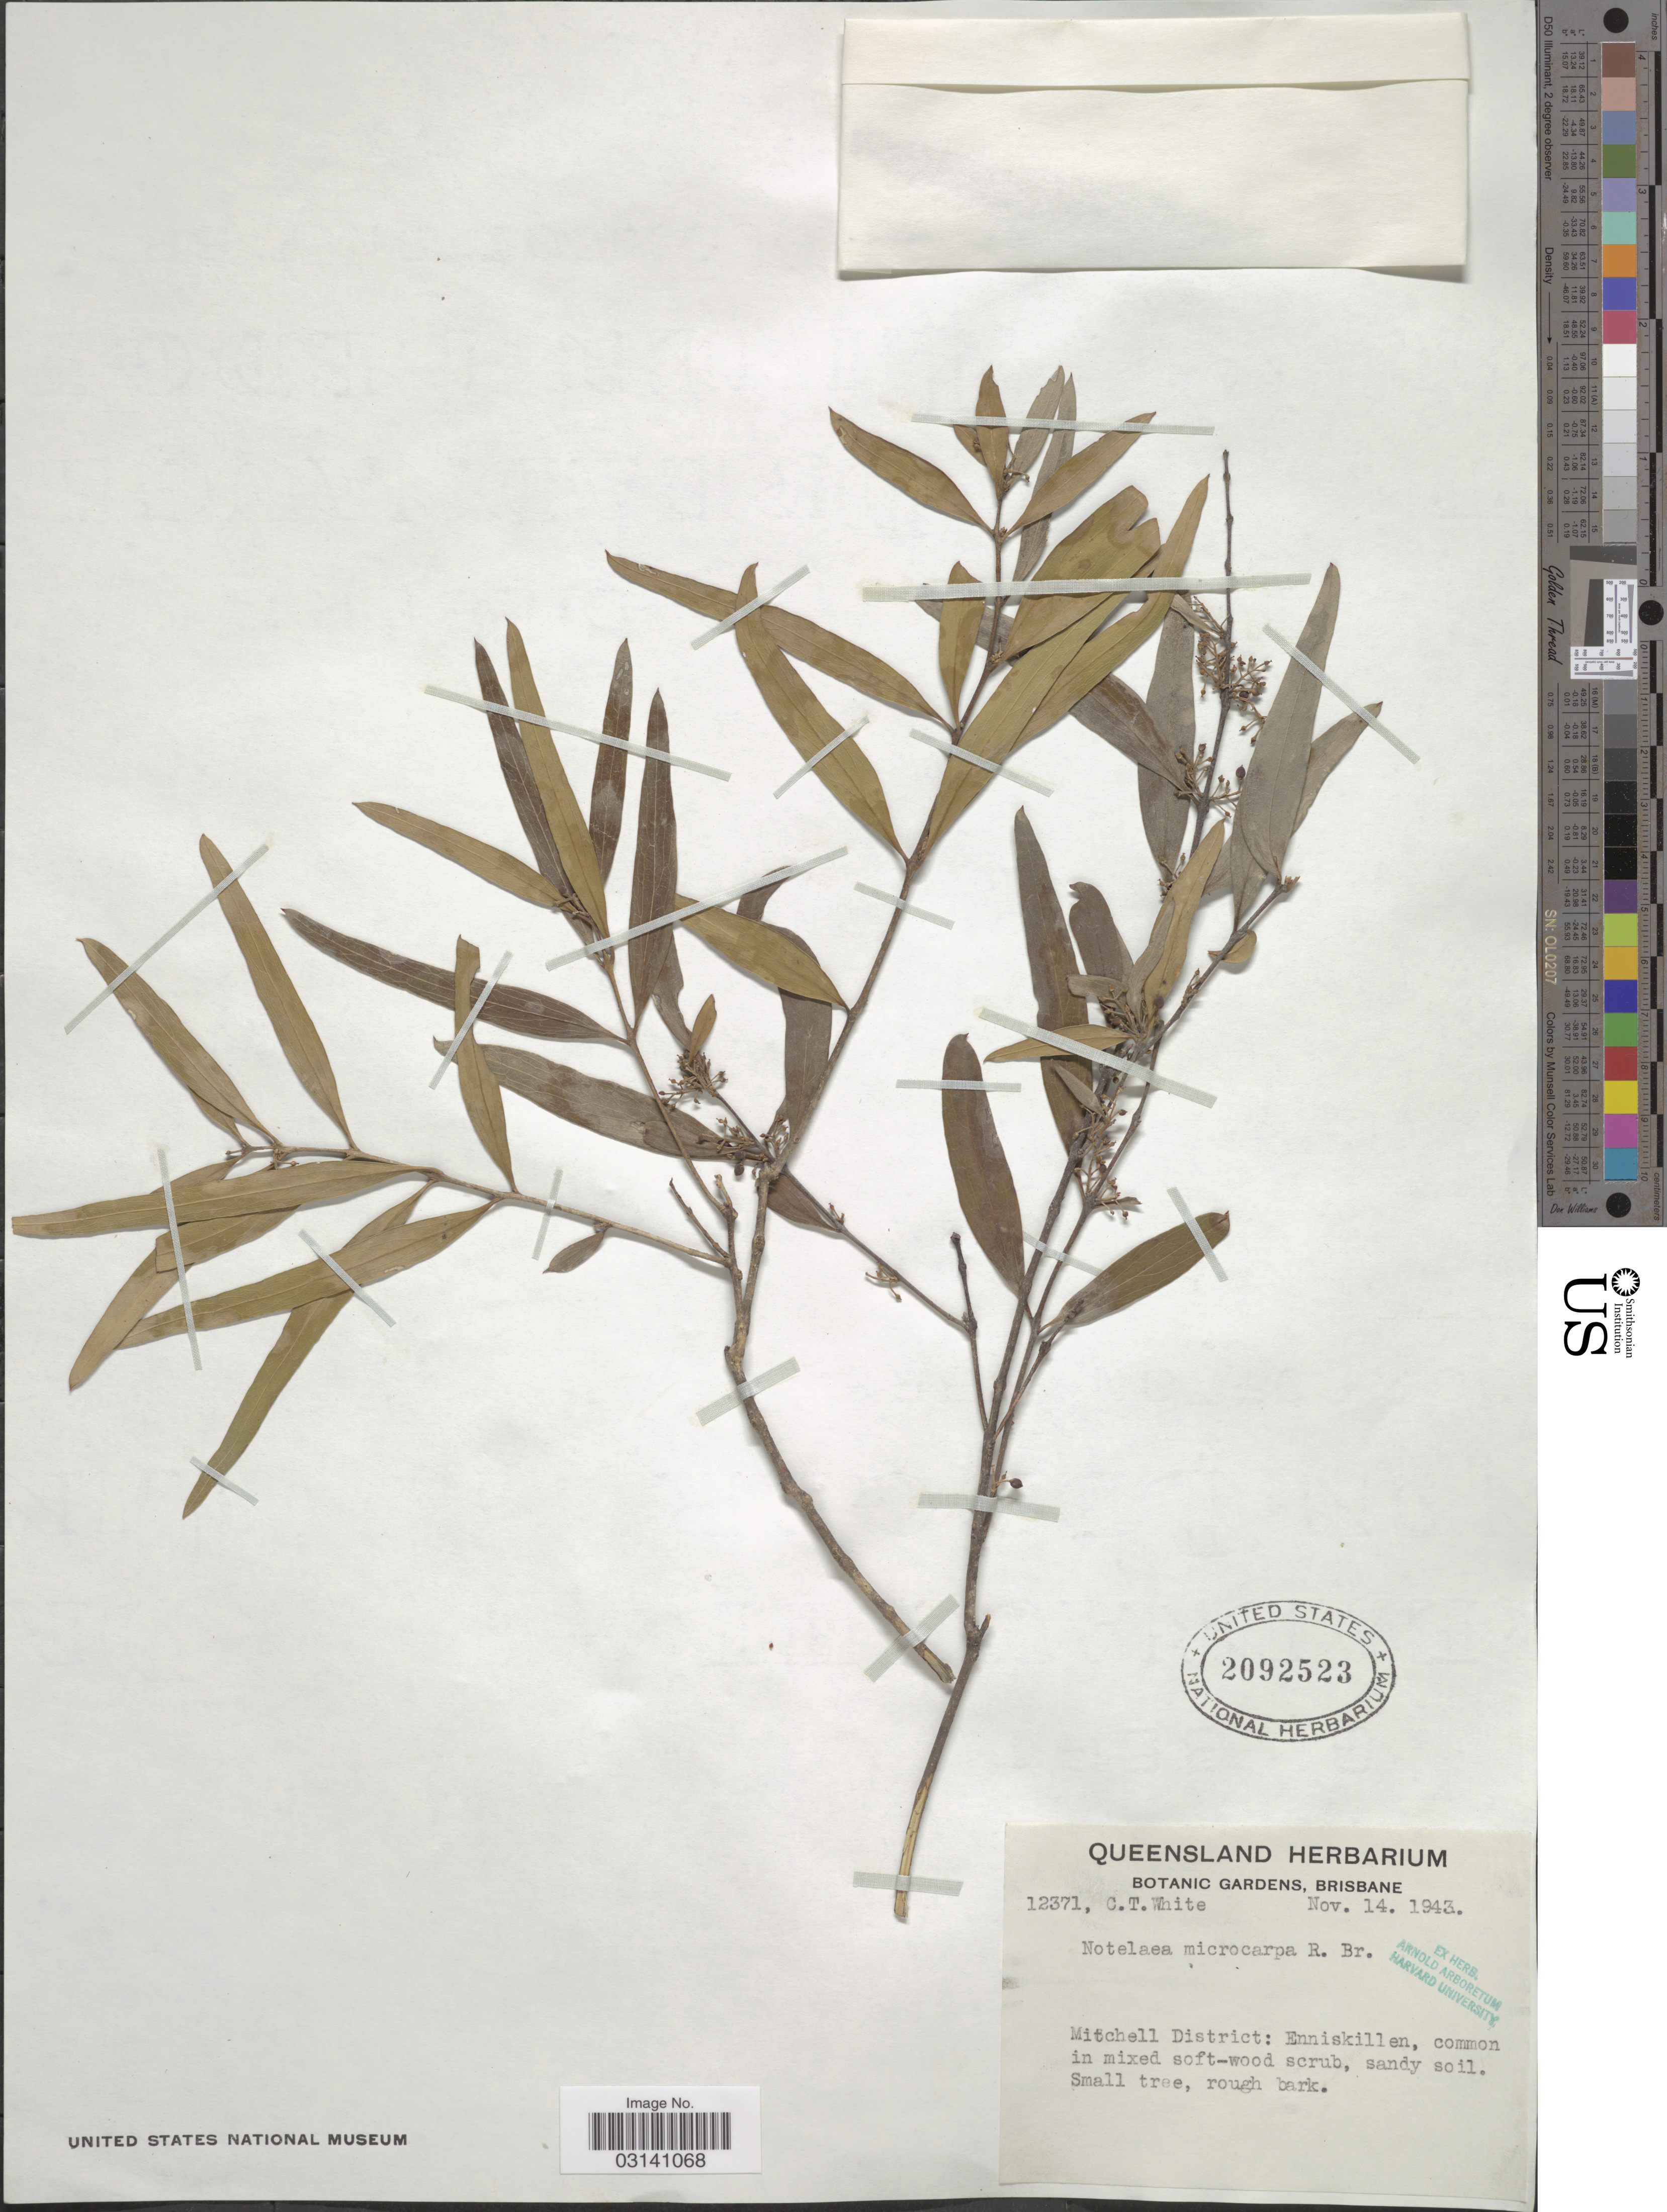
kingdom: Plantae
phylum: Tracheophyta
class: Magnoliopsida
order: Lamiales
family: Oleaceae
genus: Notelaea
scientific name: Notelaea microcarpa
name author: R. Br.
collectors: C. T. White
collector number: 12371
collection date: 1943-11-14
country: Australia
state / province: Queensland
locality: Mitchell District: Enniskillen.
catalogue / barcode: US 2092523